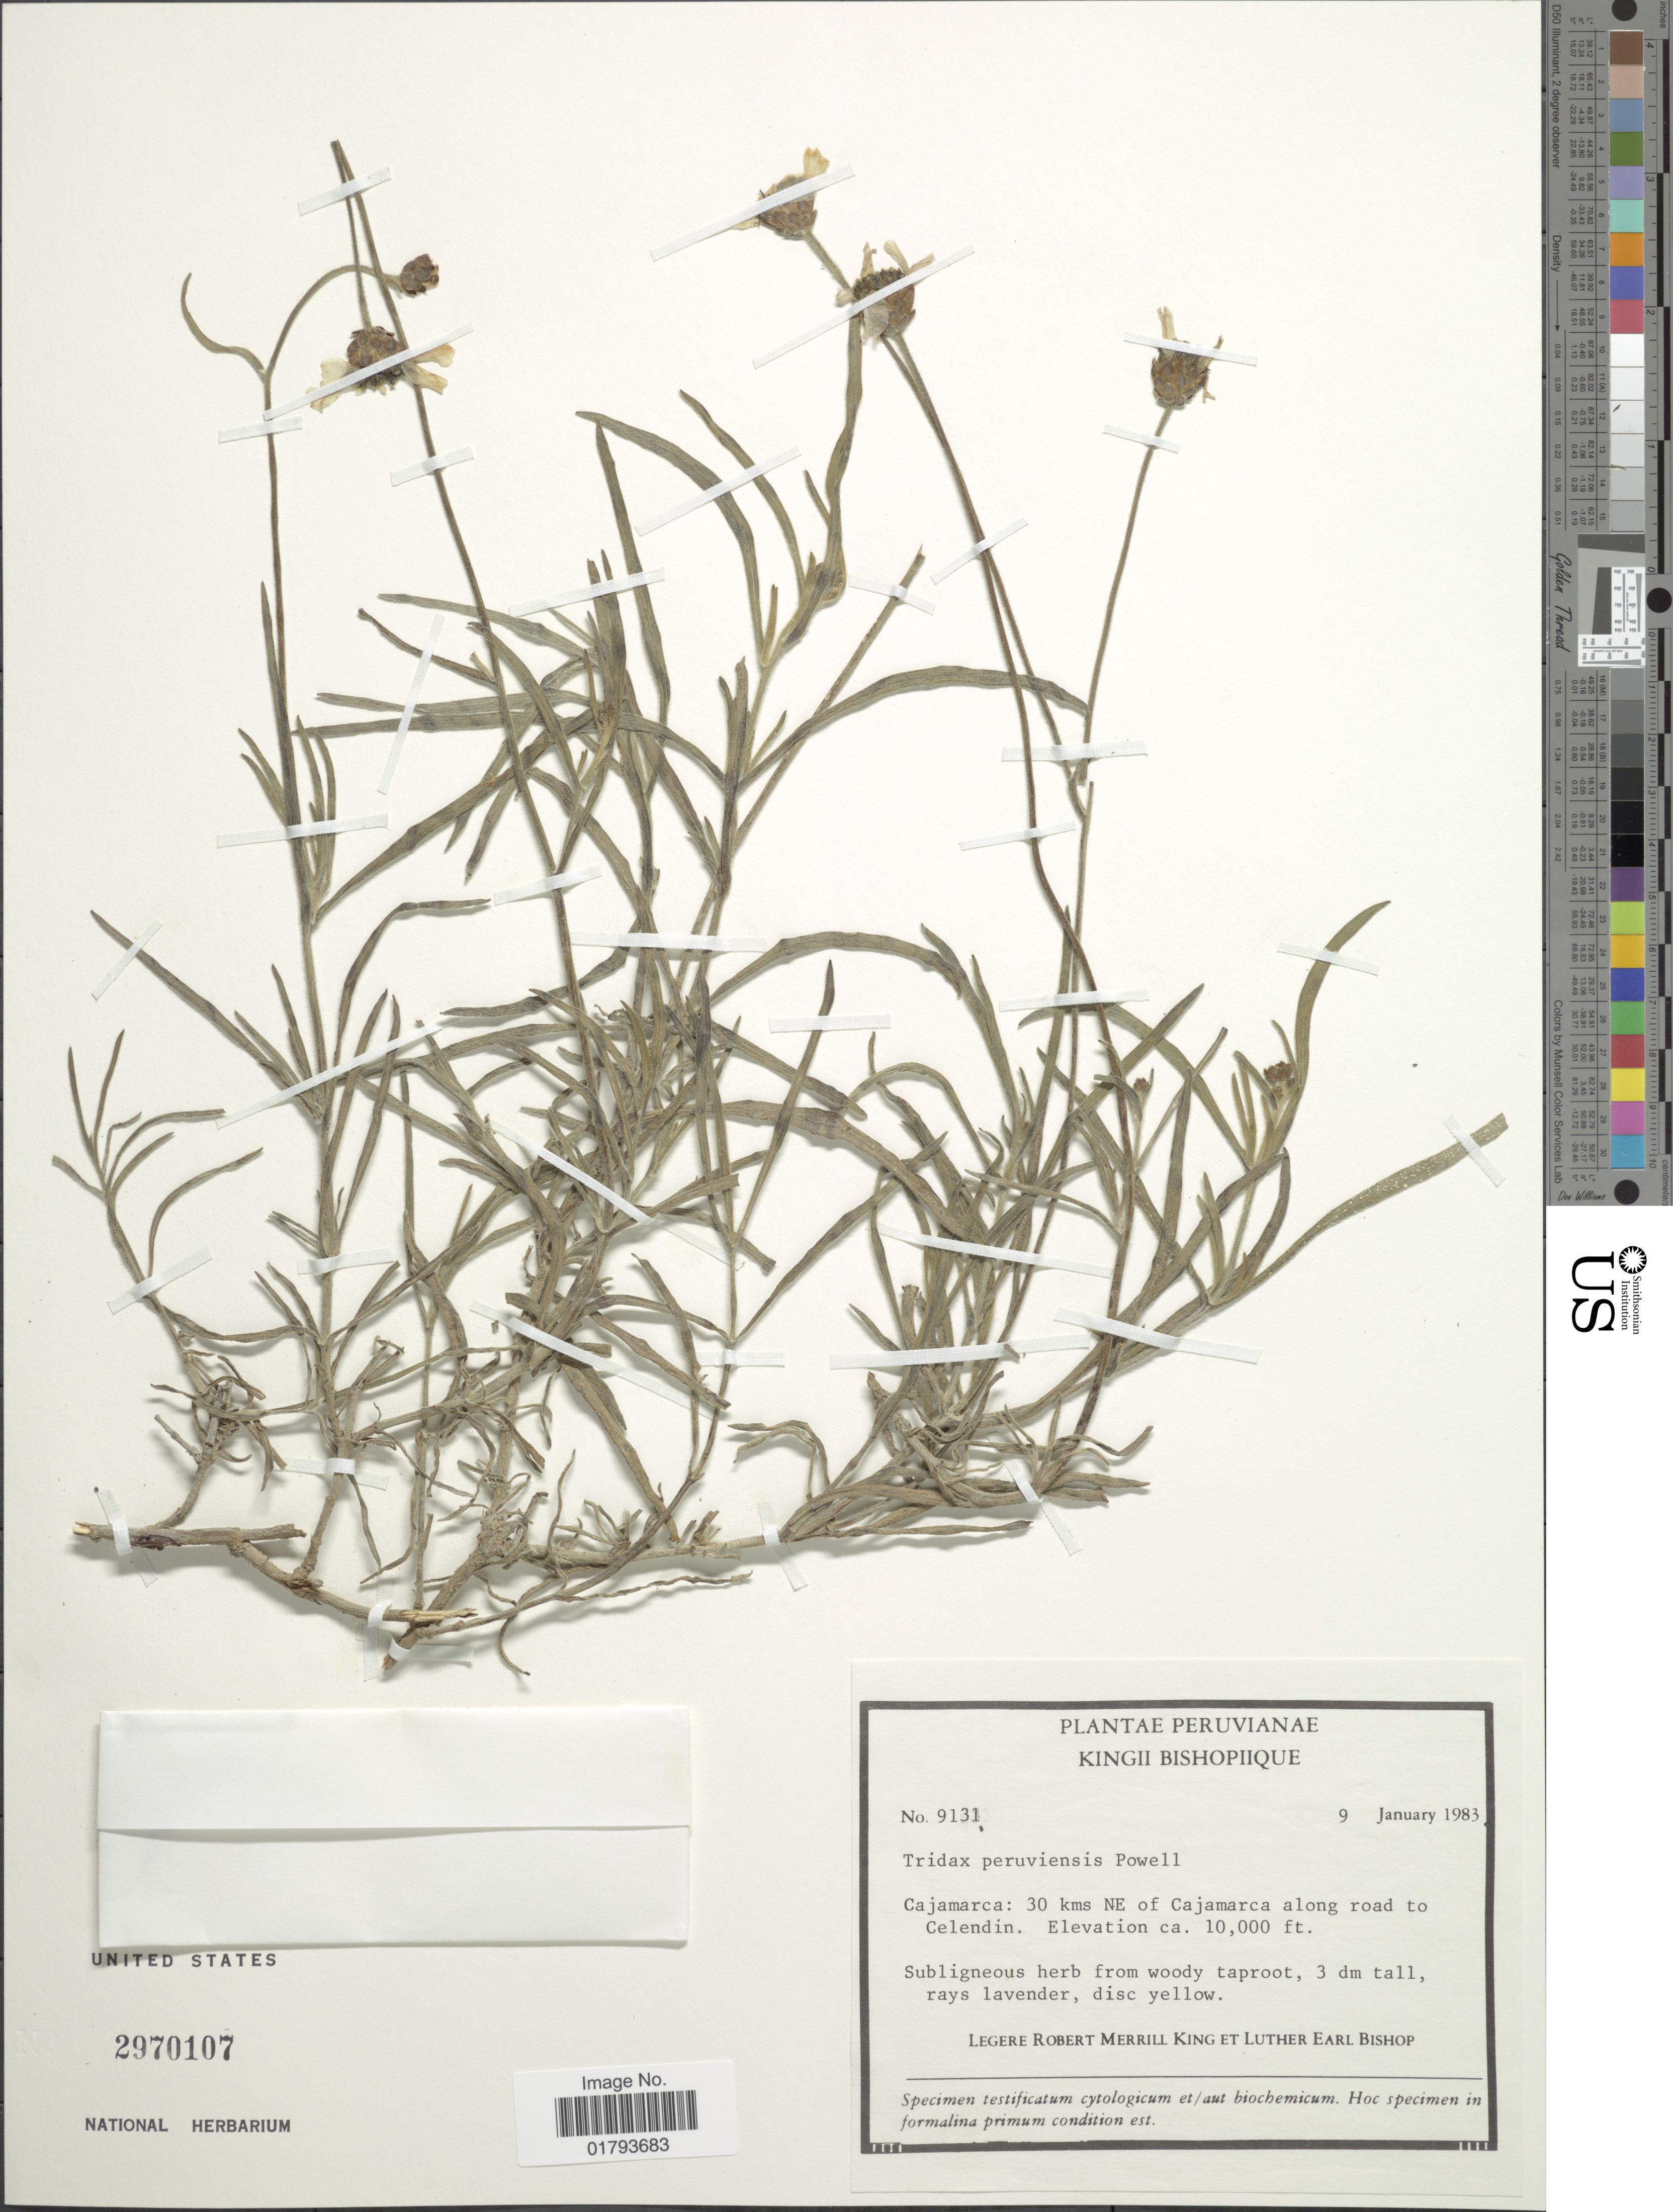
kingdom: Plantae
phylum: Tracheophyta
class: Magnoliopsida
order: Asterales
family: Asteraceae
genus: Tridax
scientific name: Tridax angustifolia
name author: Spruce ex Benth. & Hook. f.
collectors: R. M. King & L. E. Bishop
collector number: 9131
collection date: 1983-01-09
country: Peru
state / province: Cajamarca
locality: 30 kms NE of Cajamarca along road to Celendin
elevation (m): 3048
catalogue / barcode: US 2970107